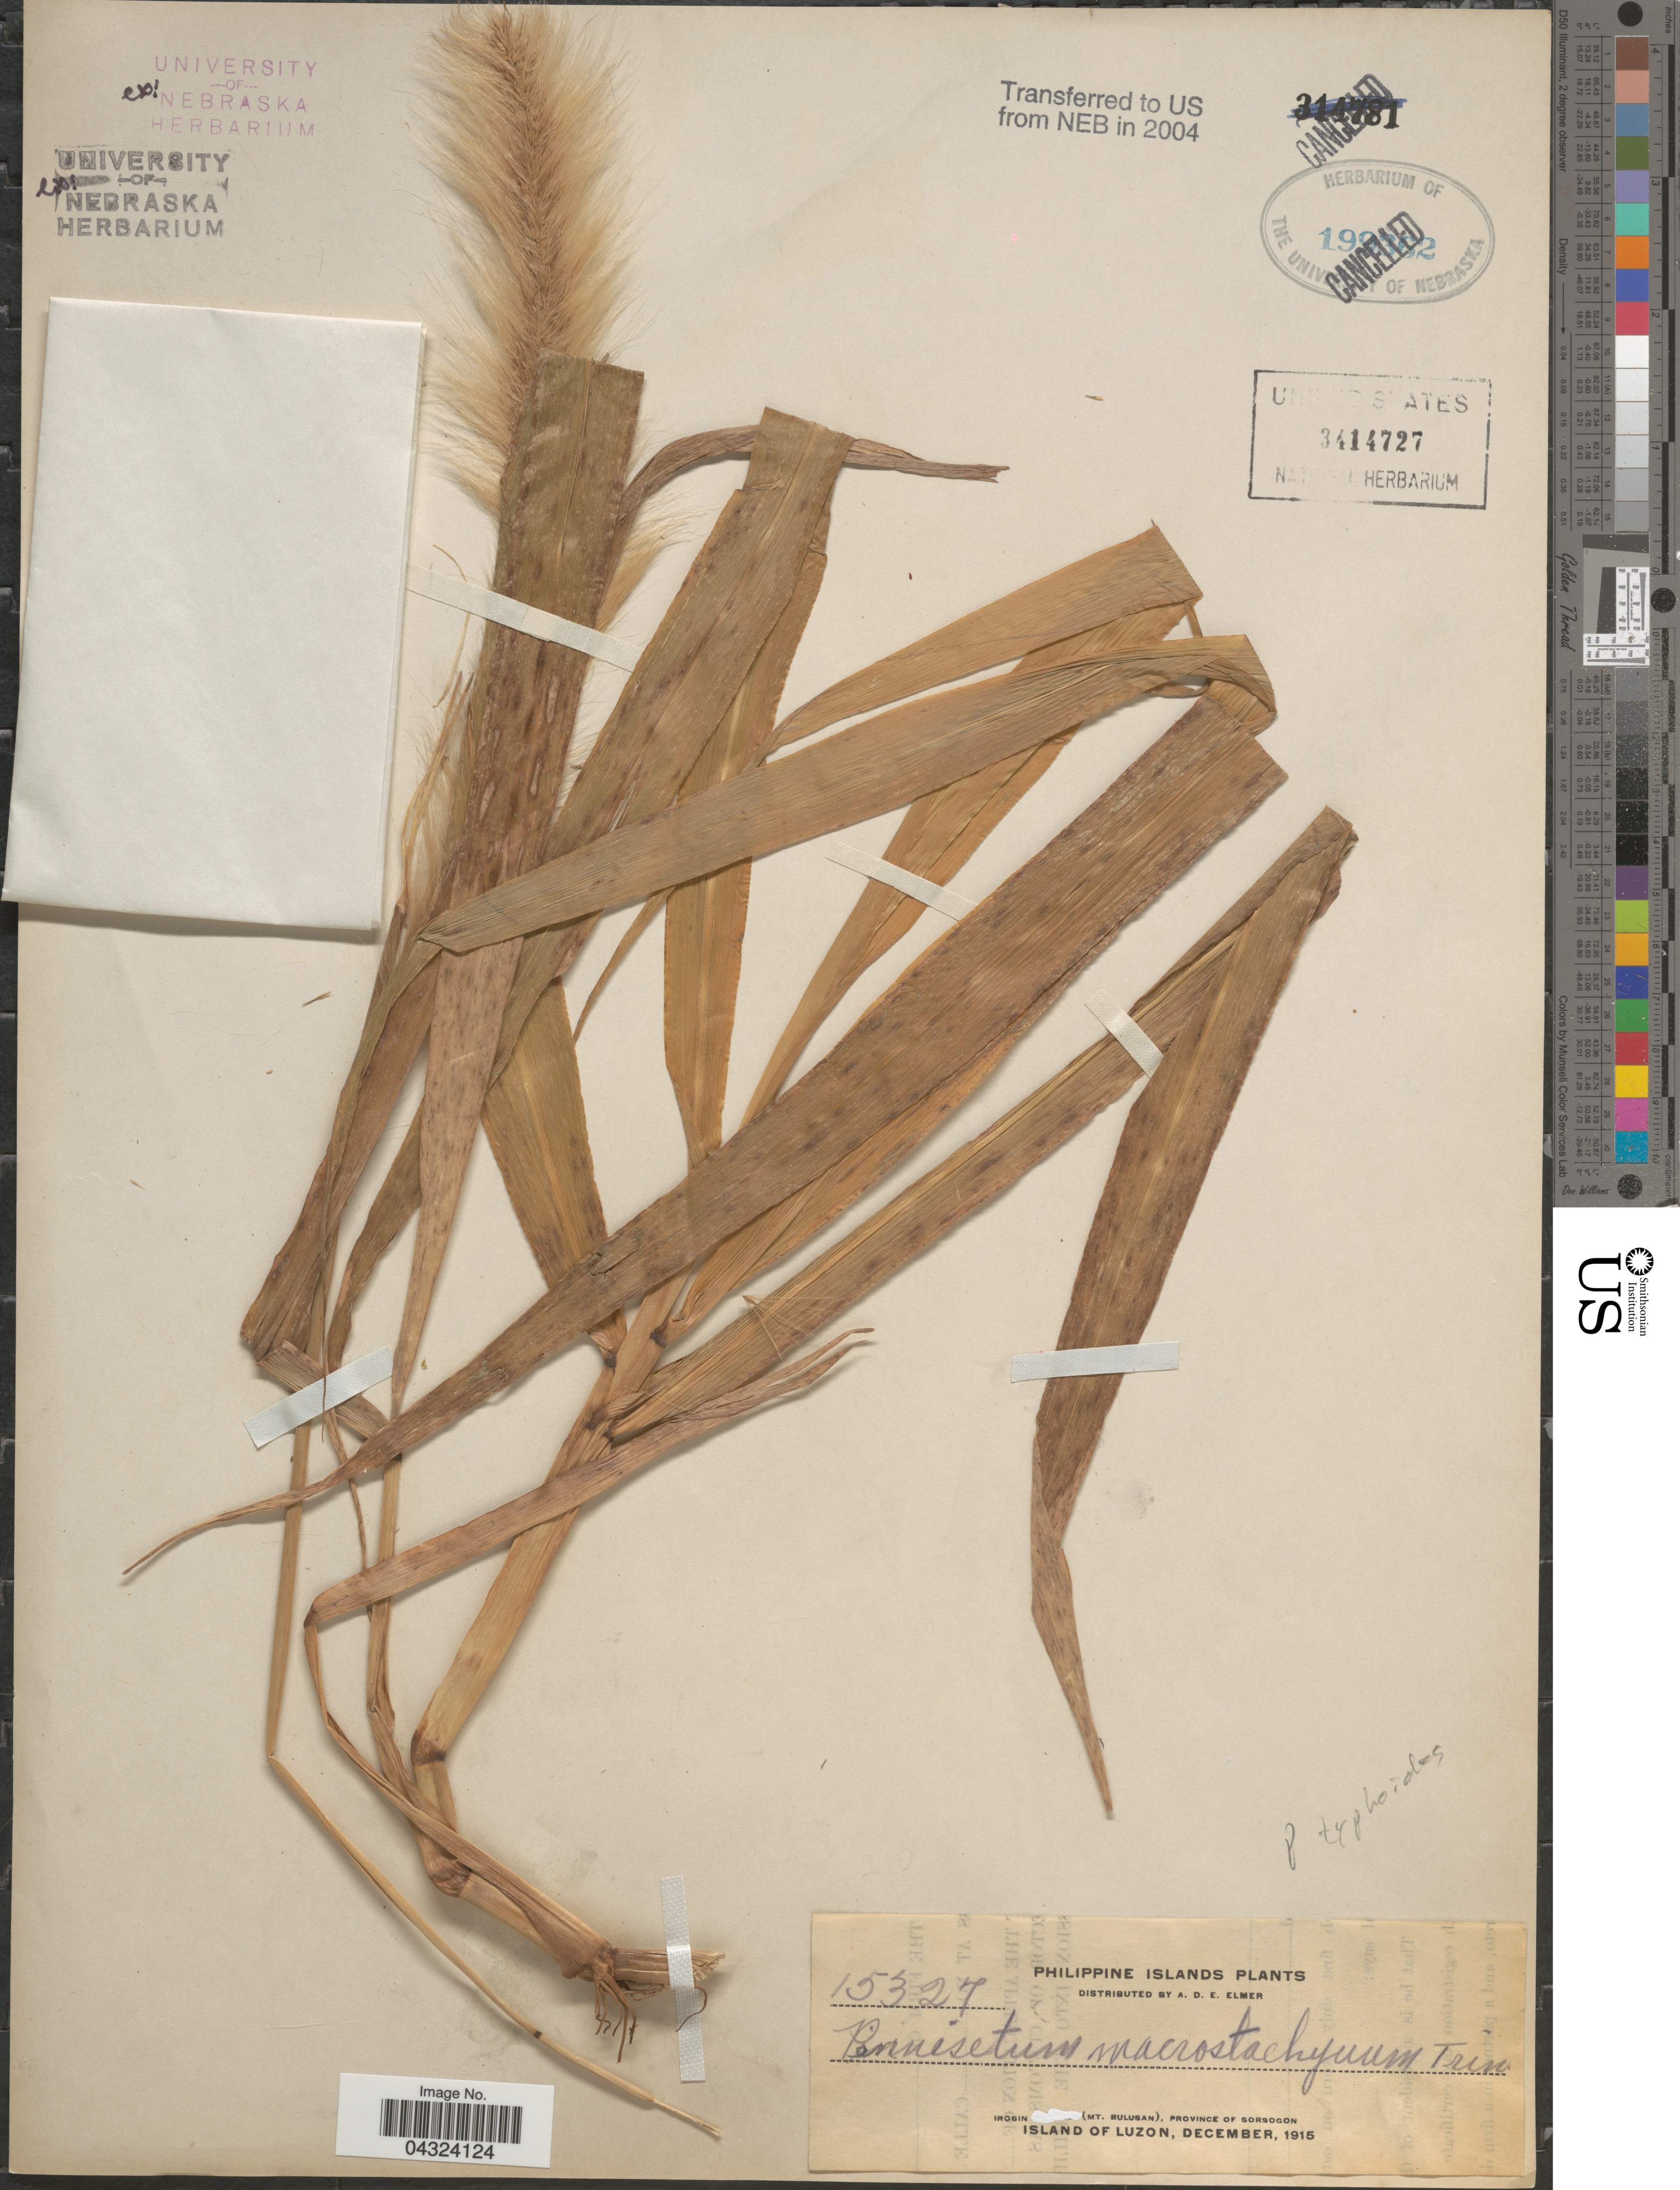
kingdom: Plantae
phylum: Tracheophyta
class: Liliopsida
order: Poales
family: Poaceae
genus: Cenchrus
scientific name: Cenchrus elegans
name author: (Hassk.) Veldkamp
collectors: A. D. E. Elmer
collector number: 15327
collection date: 1915-12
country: Philippines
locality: Irosin (Mt. Bulusan), Province Of Sorsogon. Island Of Luzon.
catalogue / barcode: US 3414727